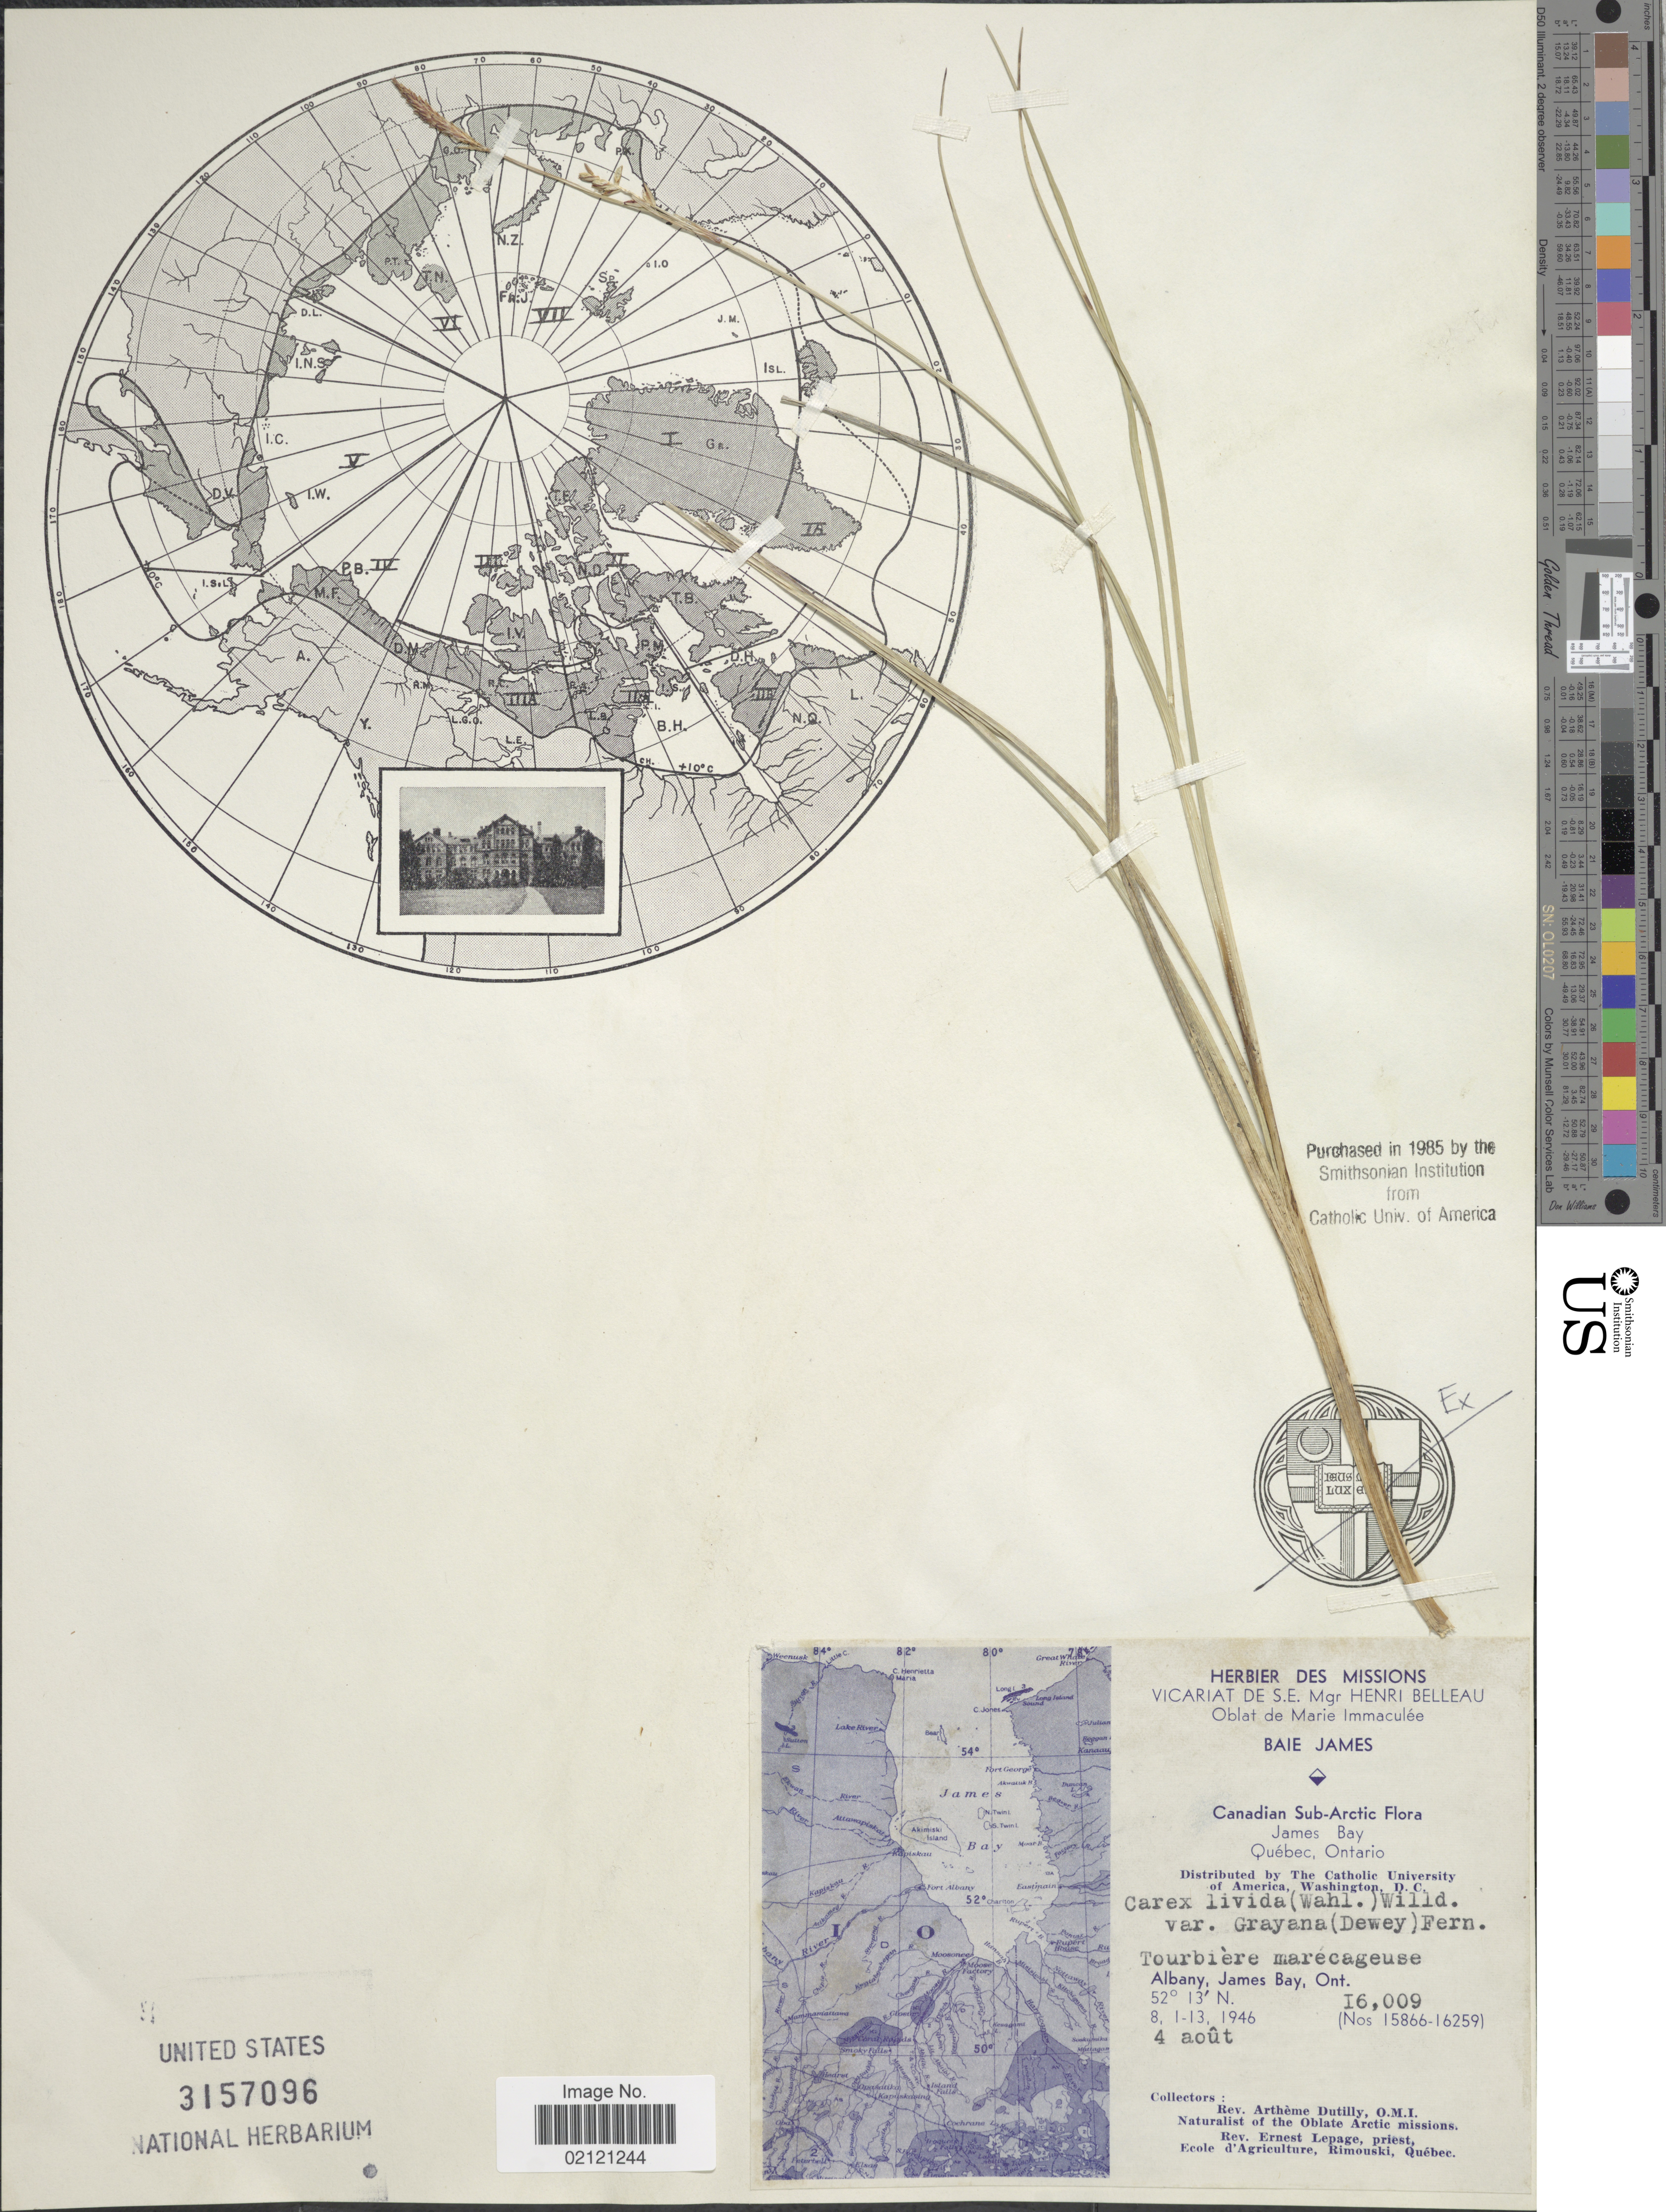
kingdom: Plantae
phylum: Tracheophyta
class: Liliopsida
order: Poales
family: Cyperaceae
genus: Carex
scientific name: Carex livida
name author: (Wahlenb.) Willd.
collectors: A. Dutilly & E. Lepage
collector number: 16009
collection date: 1946-08-04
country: Canada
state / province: Ontario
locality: Canadian Sub-Arctic, James Bay, Quebec, Ontario, Tourbiere marecageuse, Albany, James Bay, Ont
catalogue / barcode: US 3157096